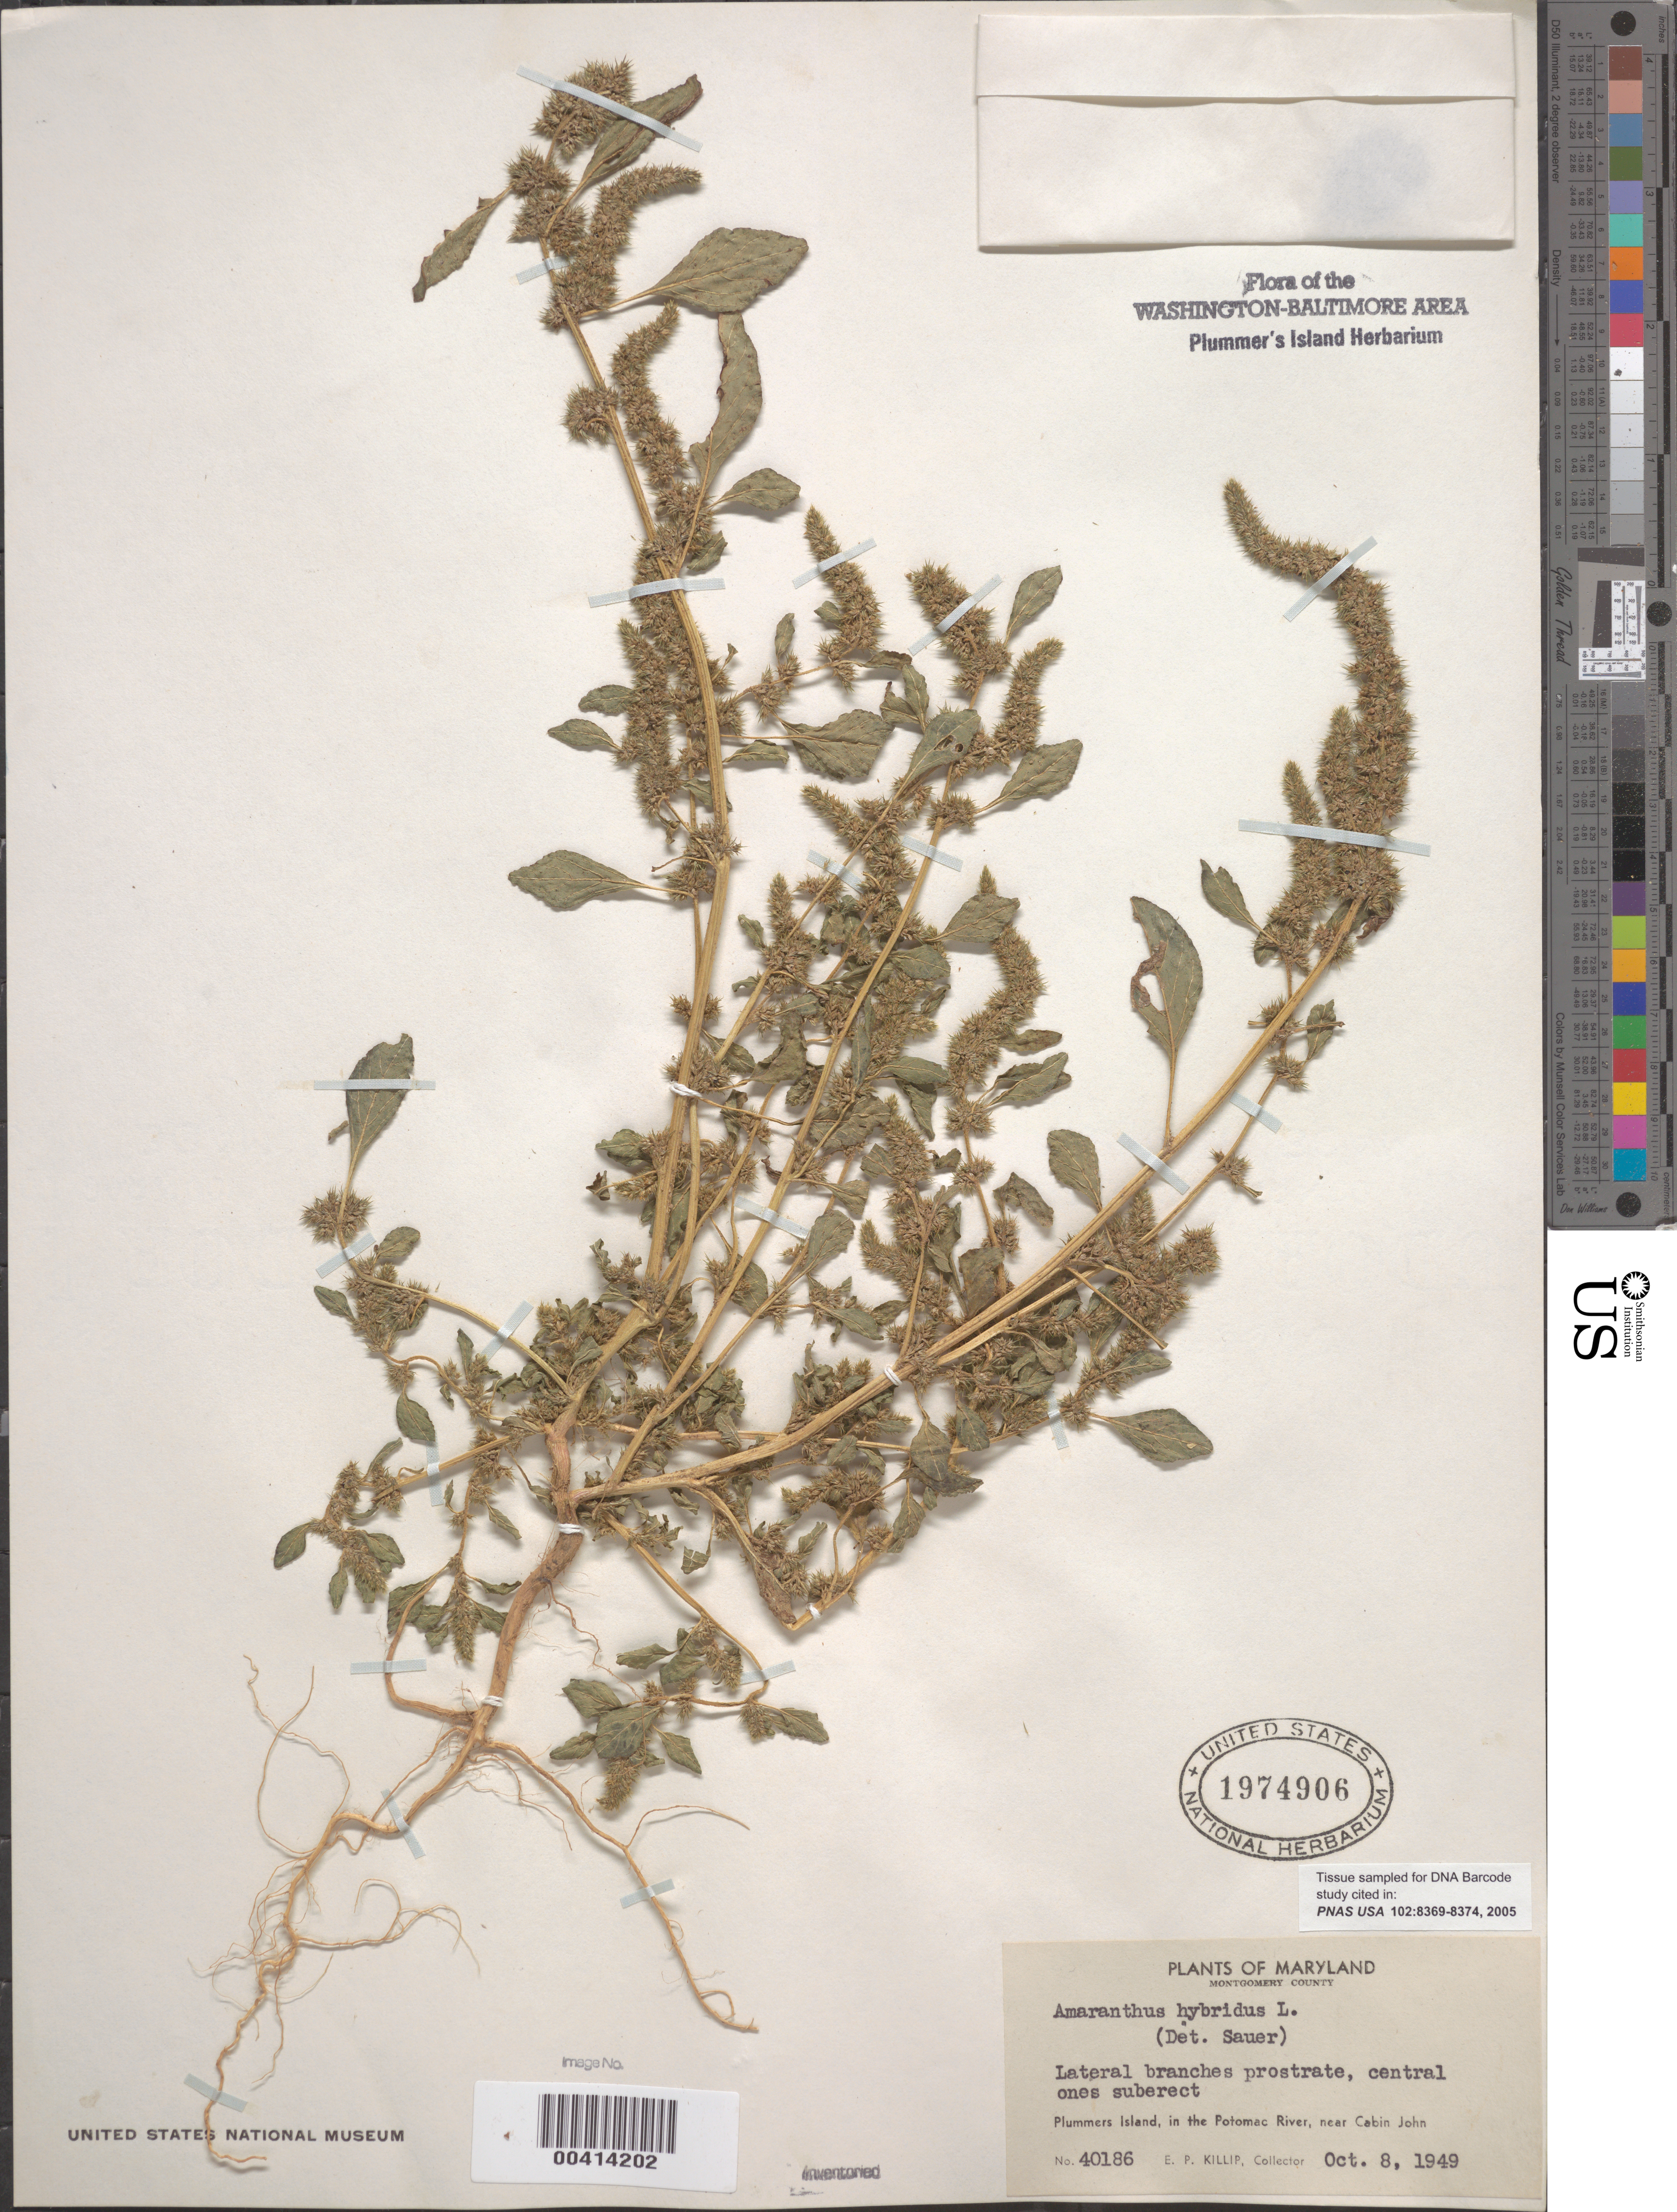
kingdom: Plantae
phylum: Tracheophyta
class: Magnoliopsida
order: Caryophyllales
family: Amaranthaceae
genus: Amaranthus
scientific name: Amaranthus hybridus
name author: L.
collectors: E. P. Killip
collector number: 40186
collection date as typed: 08 Oct 1949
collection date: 1949-10-08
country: United States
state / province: Maryland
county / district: Montgomery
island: Plummers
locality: Plummer's Island C. & O. Canal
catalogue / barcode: US 1974906